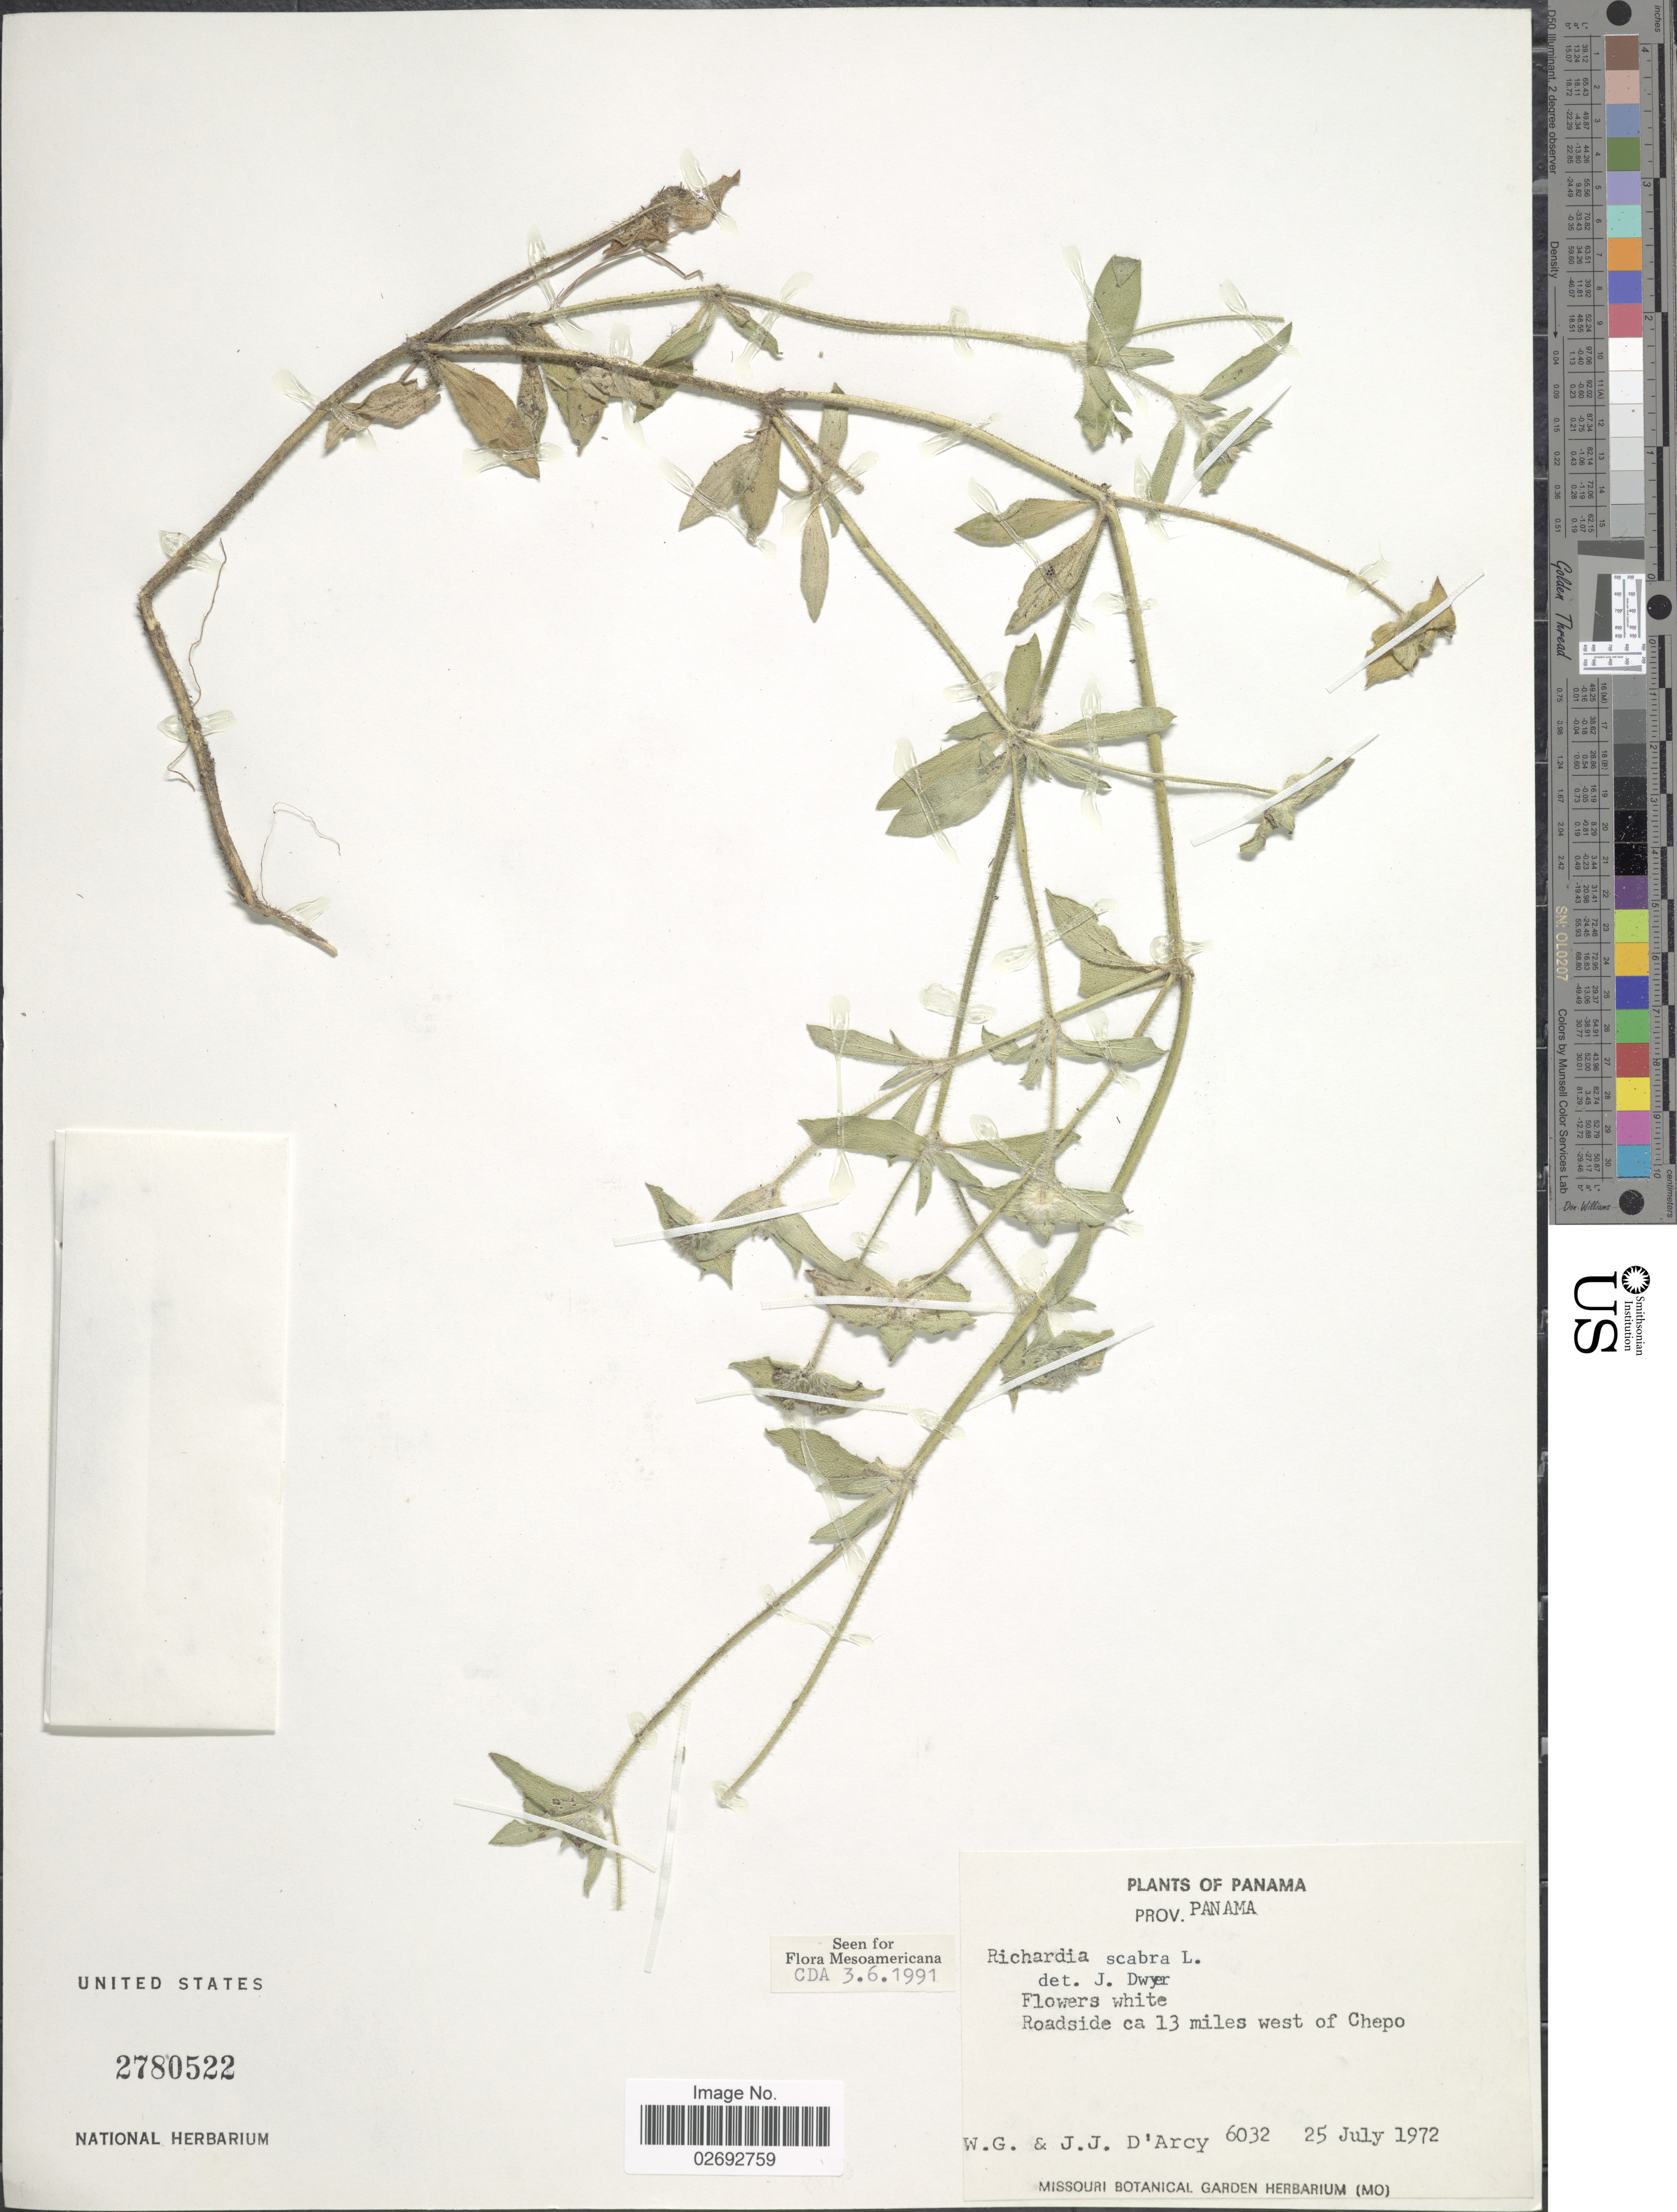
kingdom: Plantae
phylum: Tracheophyta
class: Magnoliopsida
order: Gentianales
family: Rubiaceae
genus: Richardia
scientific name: Richardia scabra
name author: L.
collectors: W. G. D'Arcy & J. J. D'Arcy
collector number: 6032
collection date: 1972-07-25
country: Panama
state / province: Panamá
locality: Roadside ca 13 miles west of Chepo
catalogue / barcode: US 2780522